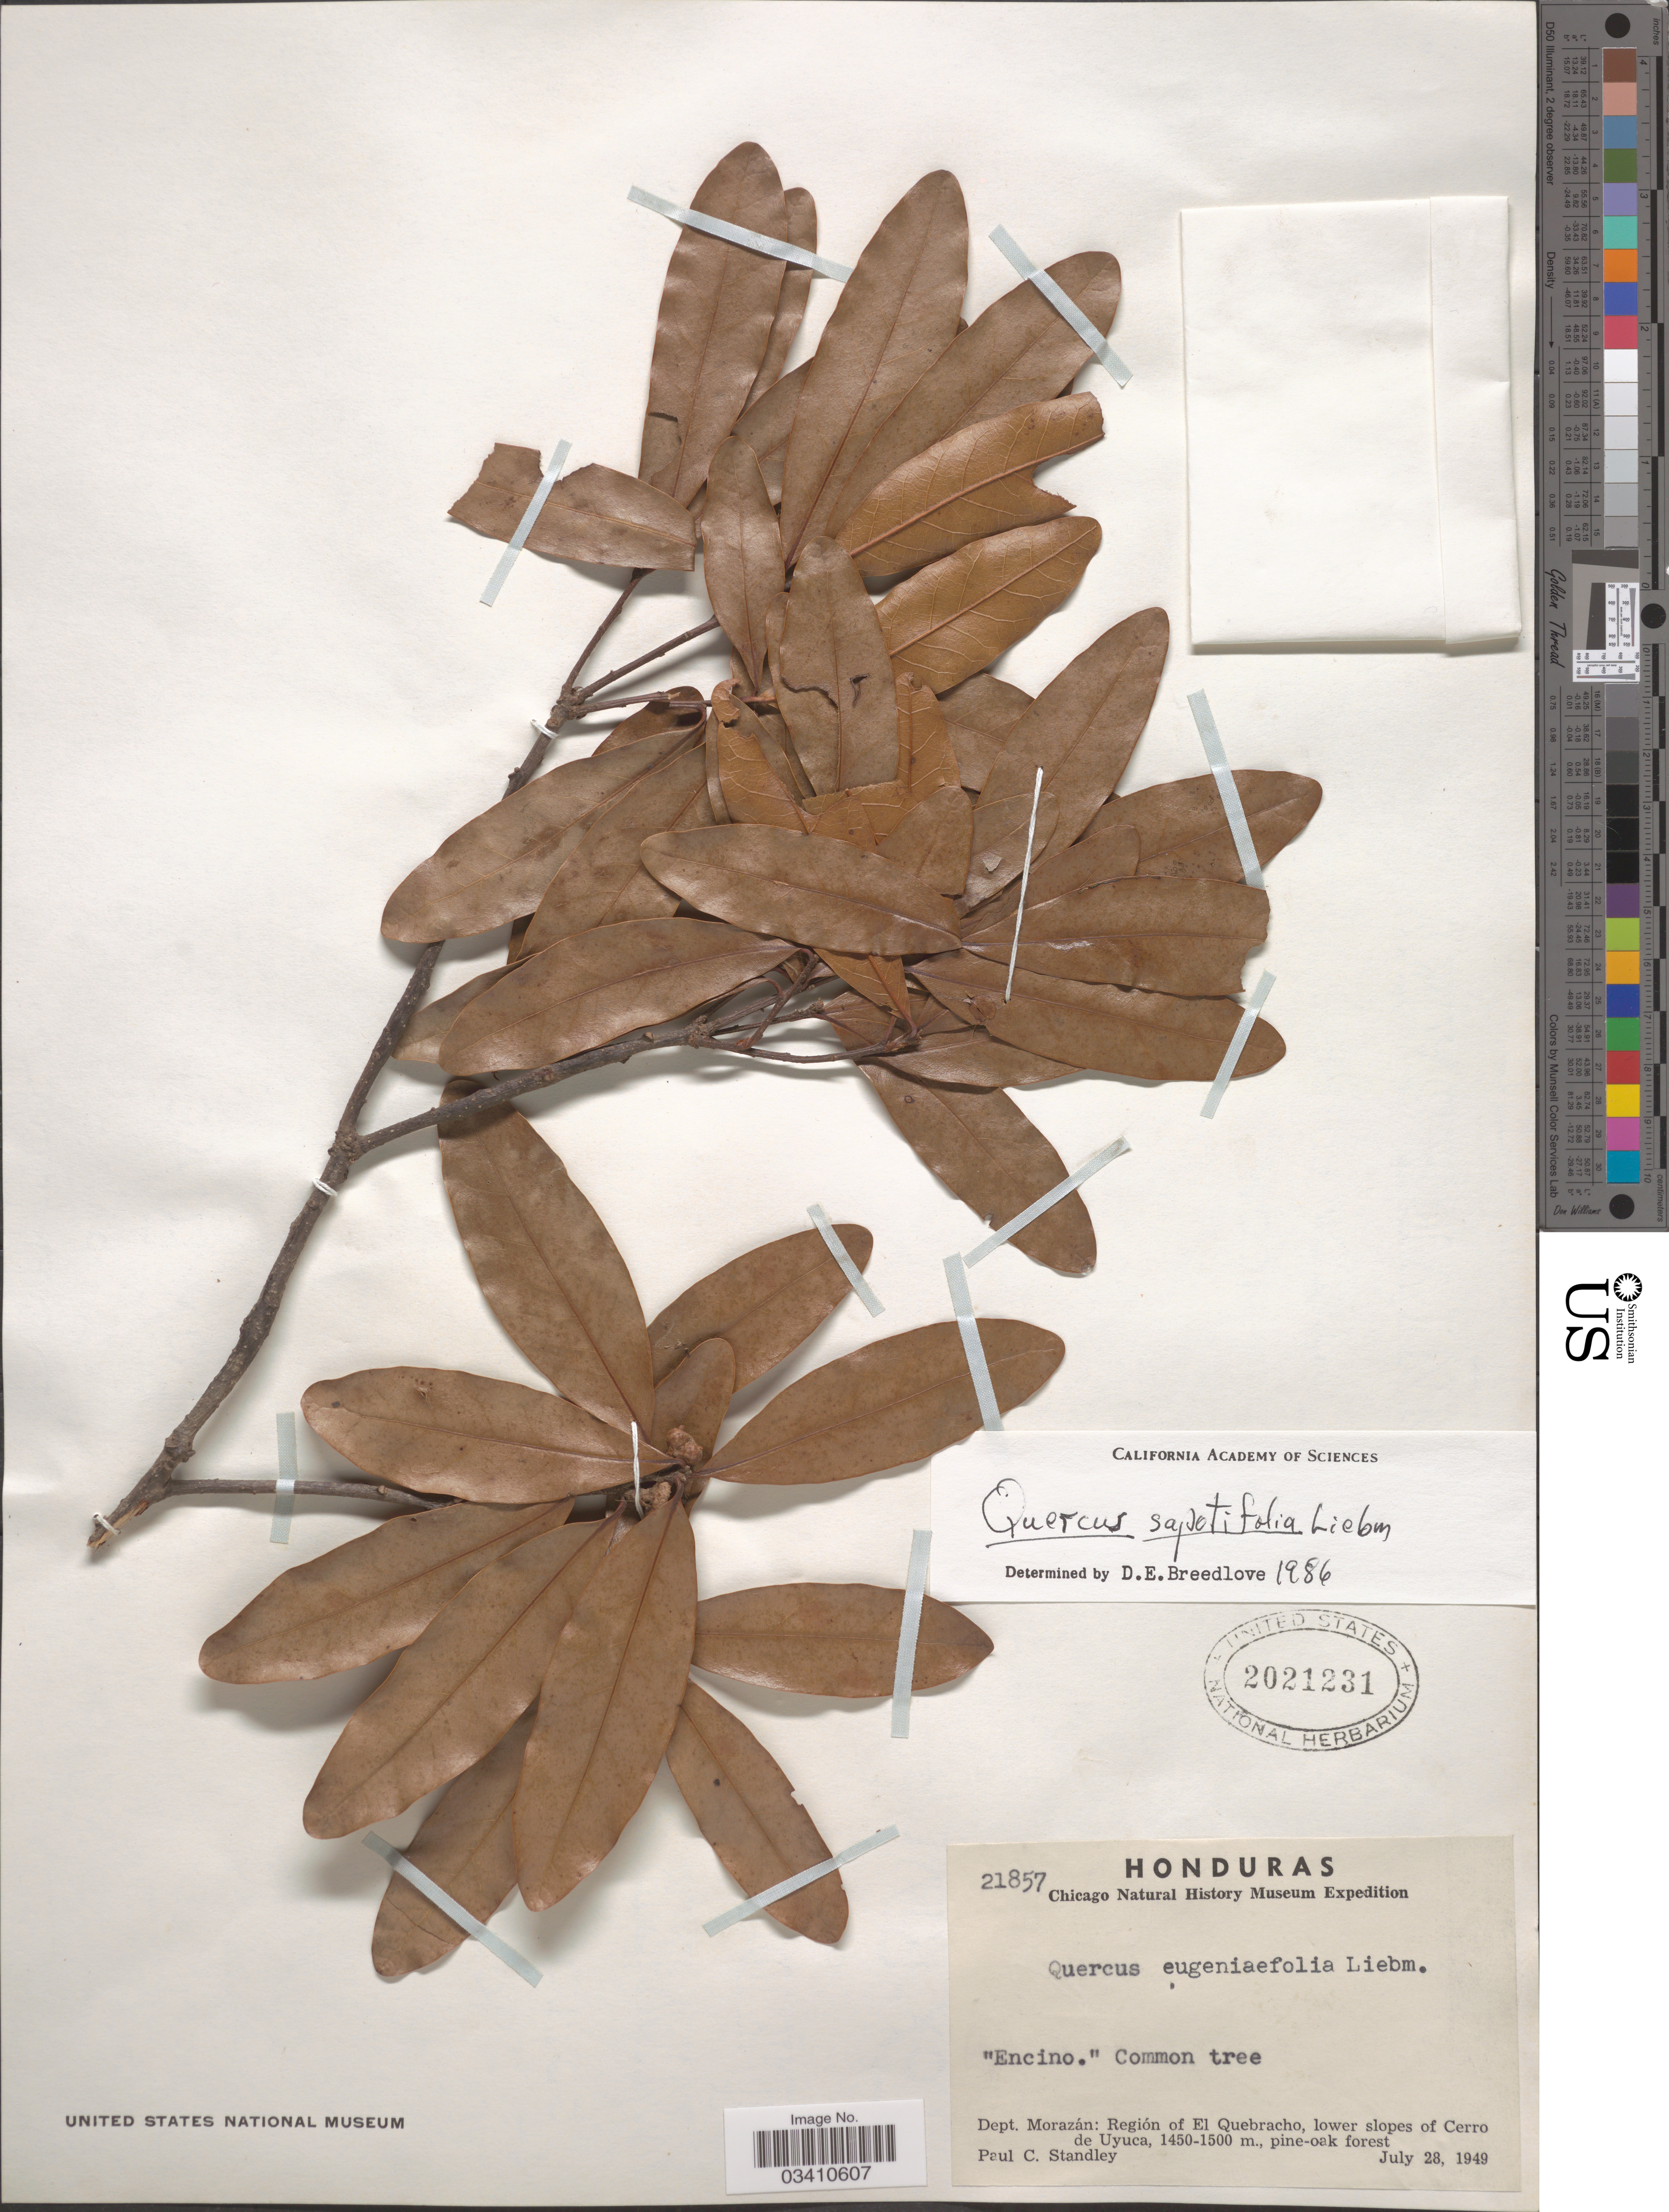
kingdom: Plantae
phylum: Tracheophyta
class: Magnoliopsida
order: Fagales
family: Fagaceae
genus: Quercus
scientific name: Quercus sapotaefolia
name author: Liebm.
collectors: P. C. Standley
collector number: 21857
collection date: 1949-07-28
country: Honduras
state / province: Fco. Morazán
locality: Dept. Morazán: Region of El Quebracho, lower slopes of Cerro de Uyuca.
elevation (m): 1450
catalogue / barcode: US 2021231